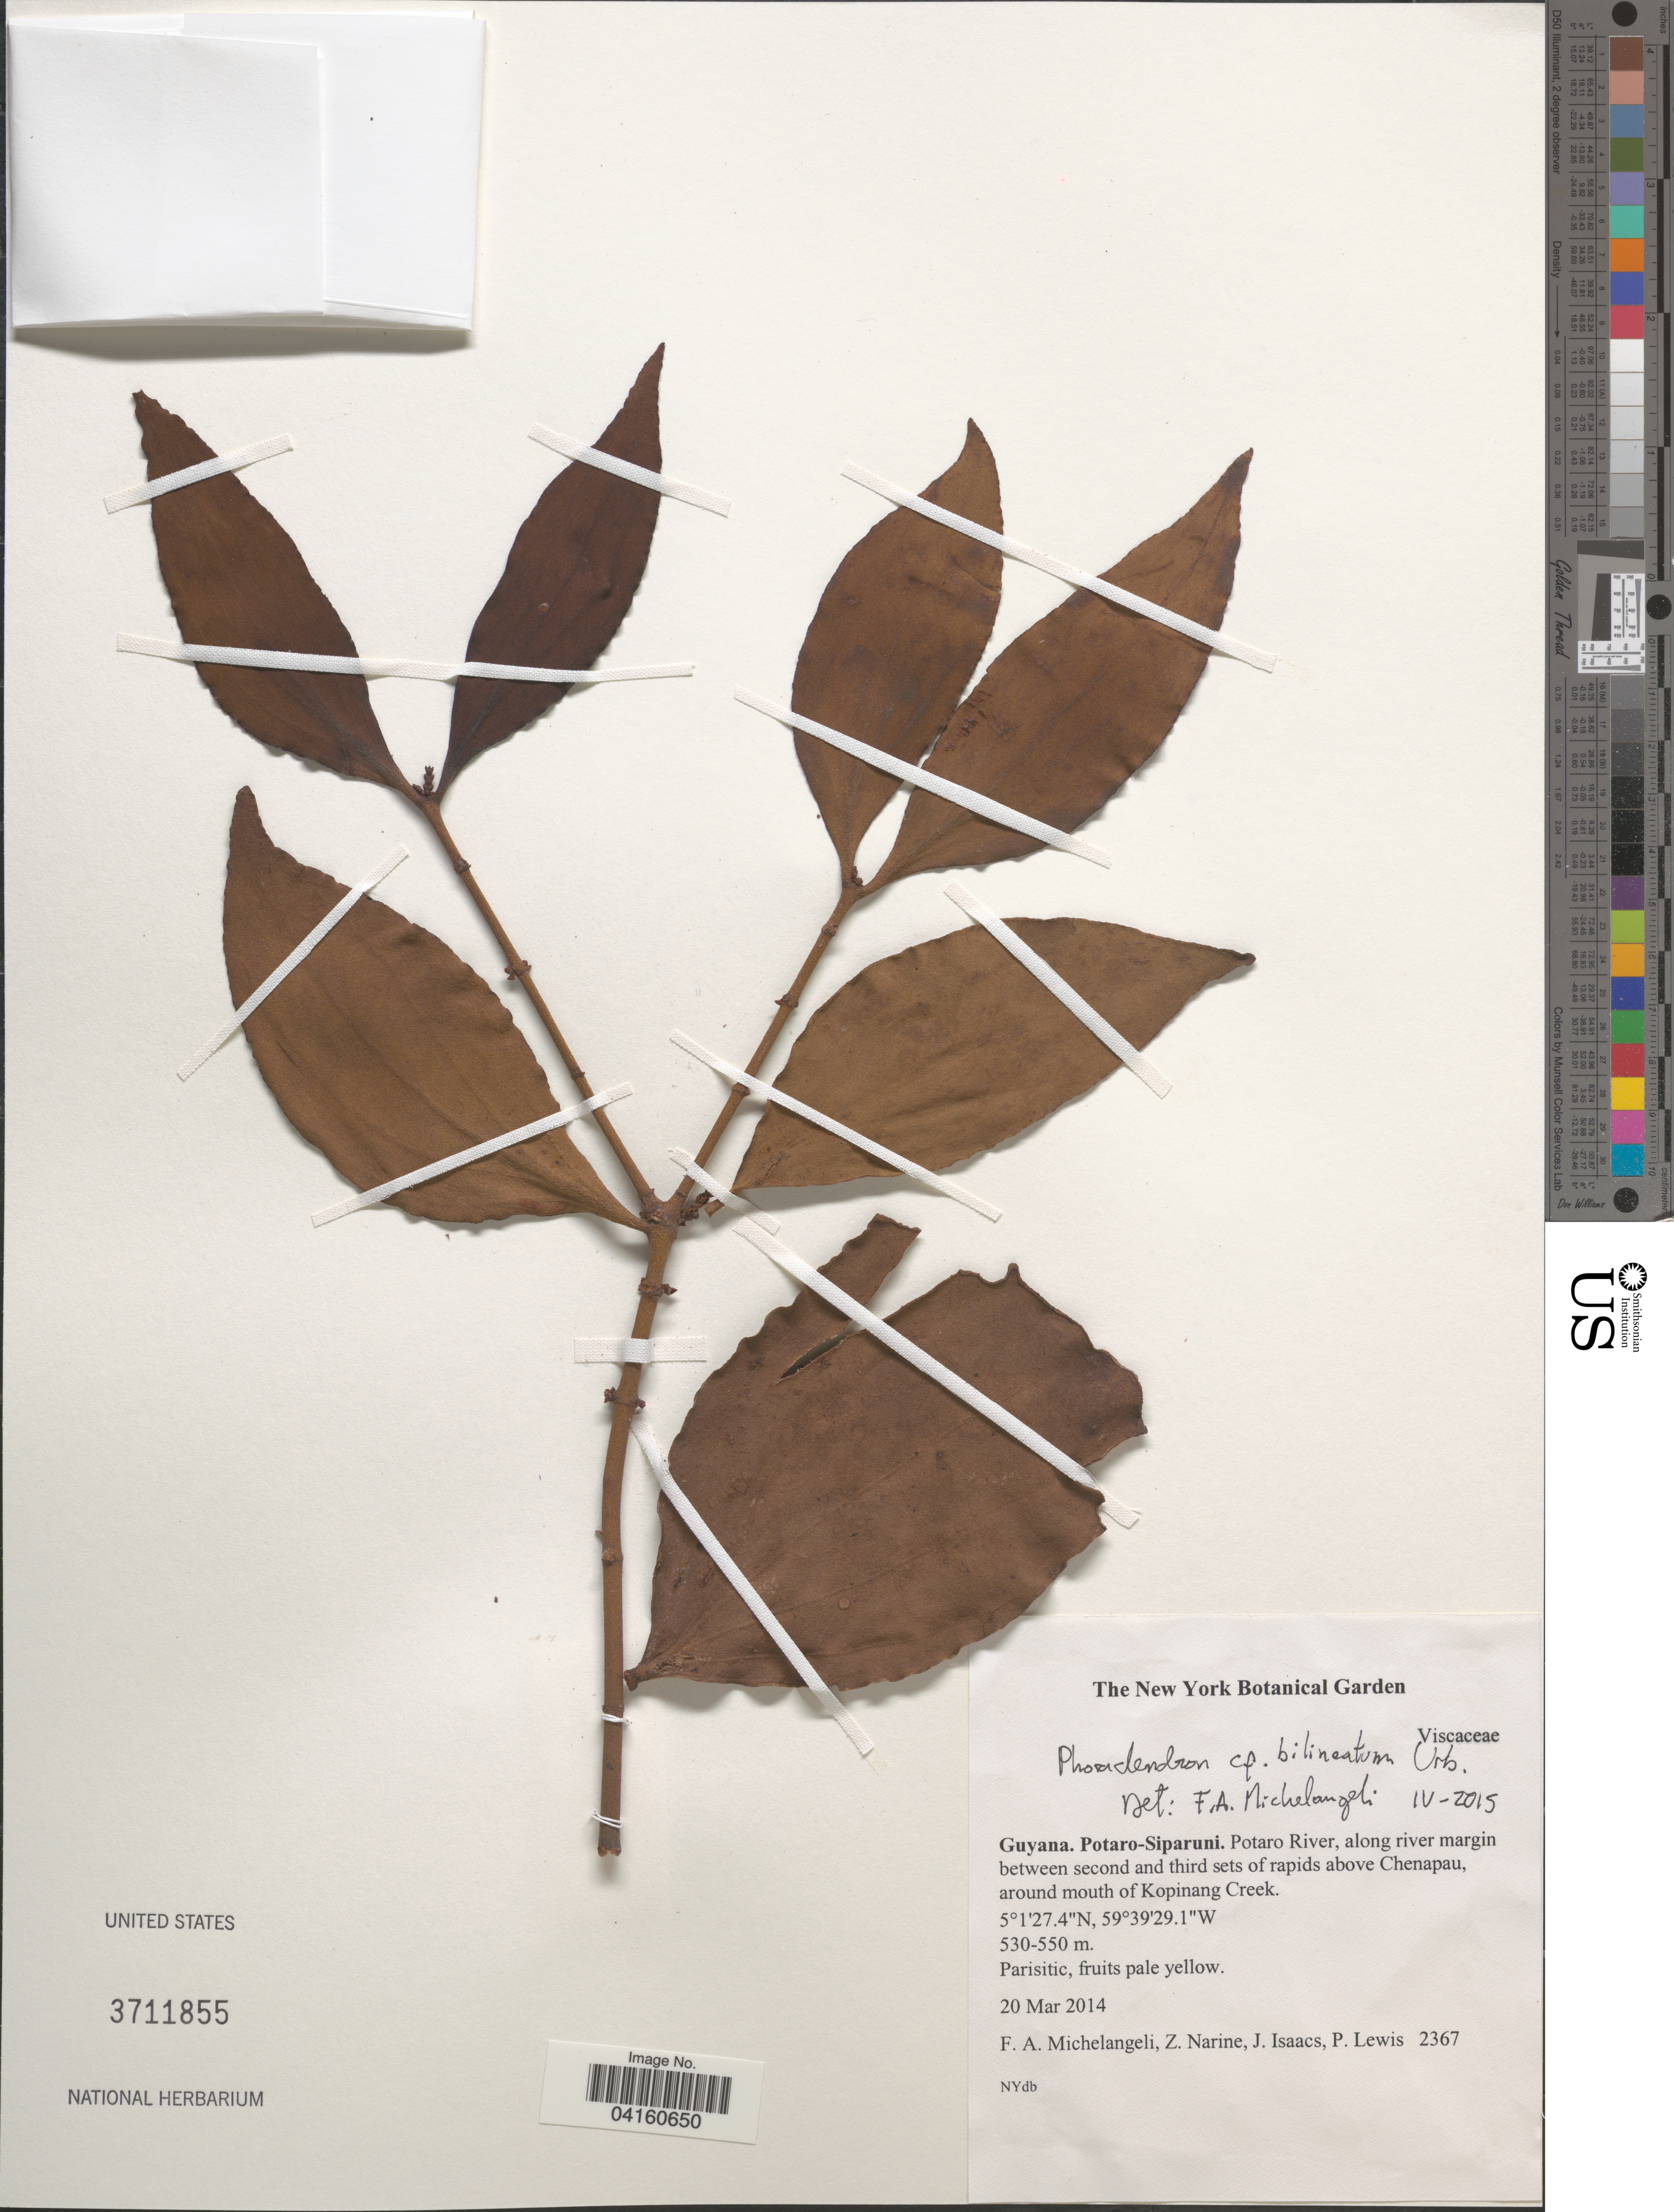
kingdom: Plantae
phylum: Tracheophyta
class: Magnoliopsida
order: Santalales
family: Viscaceae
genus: Phoradendron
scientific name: Phoradendron bilineatum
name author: Urb.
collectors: F. A. Michelangeli, Z. Narine, J. Isaacs & P. Lewis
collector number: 2367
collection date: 2014-03-20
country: Guyana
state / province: Potaro-Siparuni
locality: Potaro River, along river margin between second and third sets of rapids above Chenapau, around mouth of Kopinang Creek.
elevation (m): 530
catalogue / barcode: US 3711855